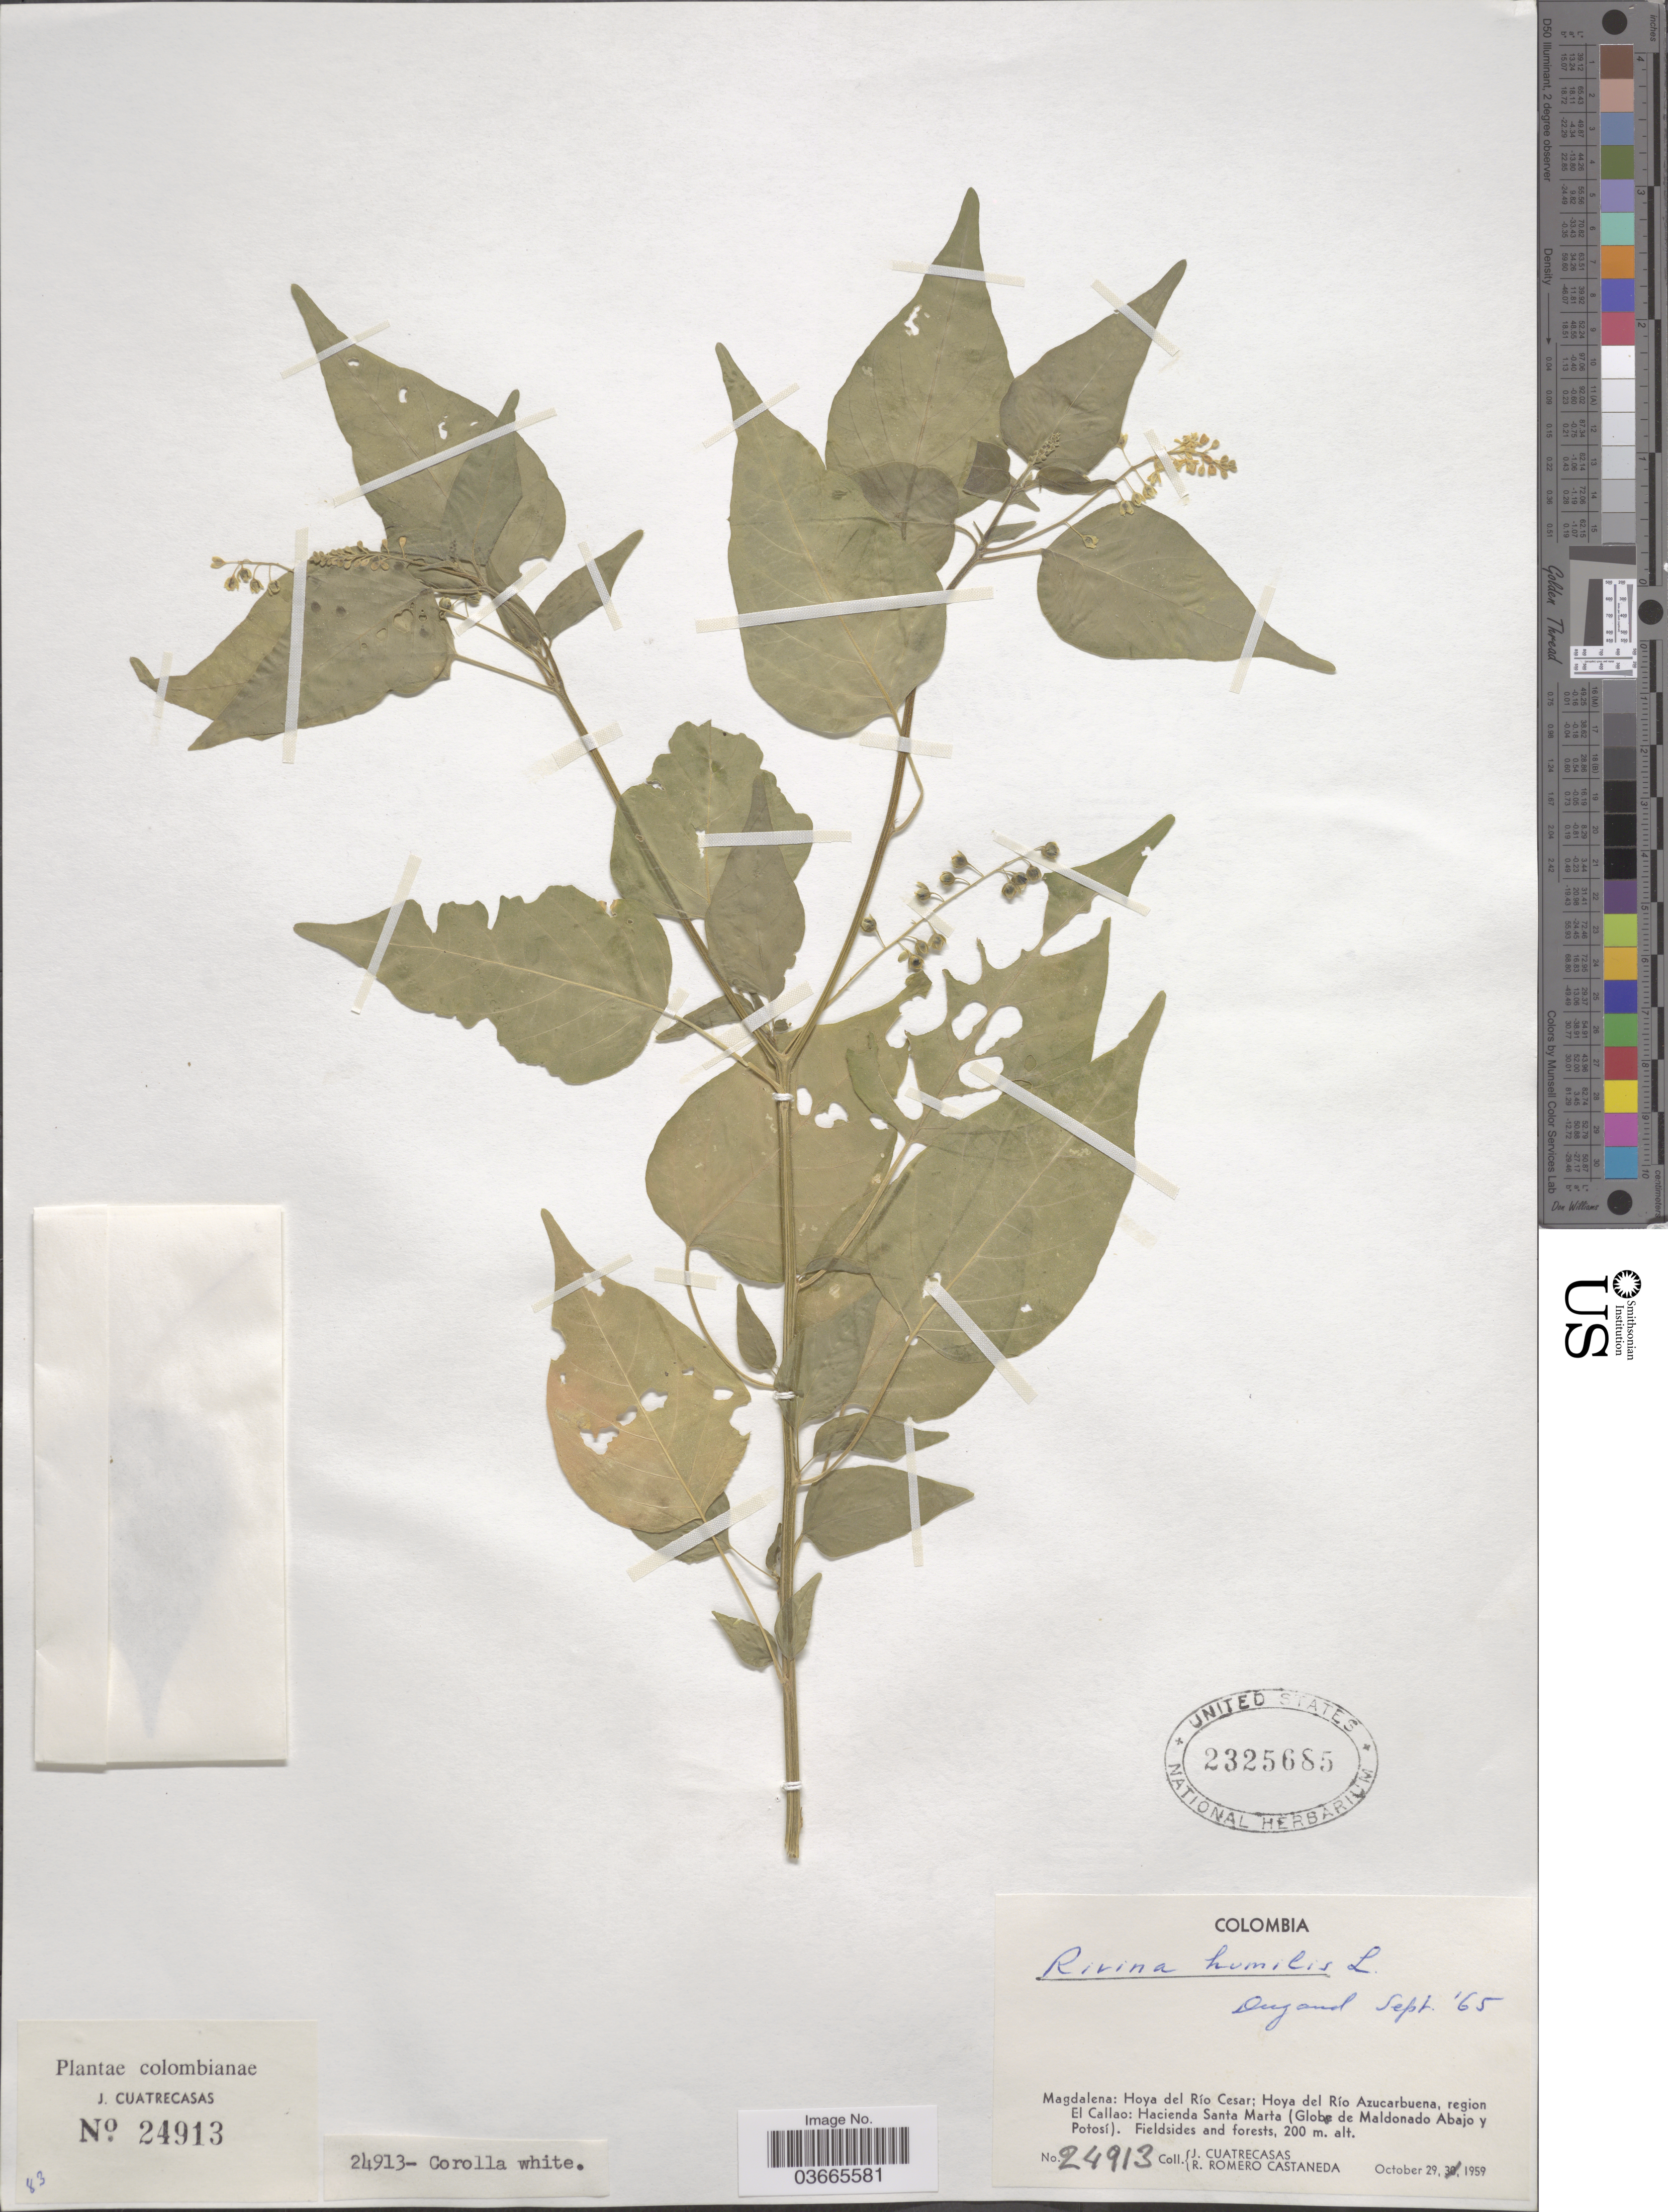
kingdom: Plantae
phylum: Tracheophyta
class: Magnoliopsida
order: Caryophyllales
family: Phytolaccaceae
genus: Rivina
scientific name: Rivina humilis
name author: L.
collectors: J. Cuatrecasas & R. Romero Castañeda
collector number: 24913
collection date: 1959-10-29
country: Colombia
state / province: Magdalena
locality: Hoya del Río Cesar; Hoya del Río Azucarbuena, region El Callao: Hacienda Santa Marta (Globe de Maldonado Abajo y Potosí).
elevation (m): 200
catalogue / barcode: US 2325685